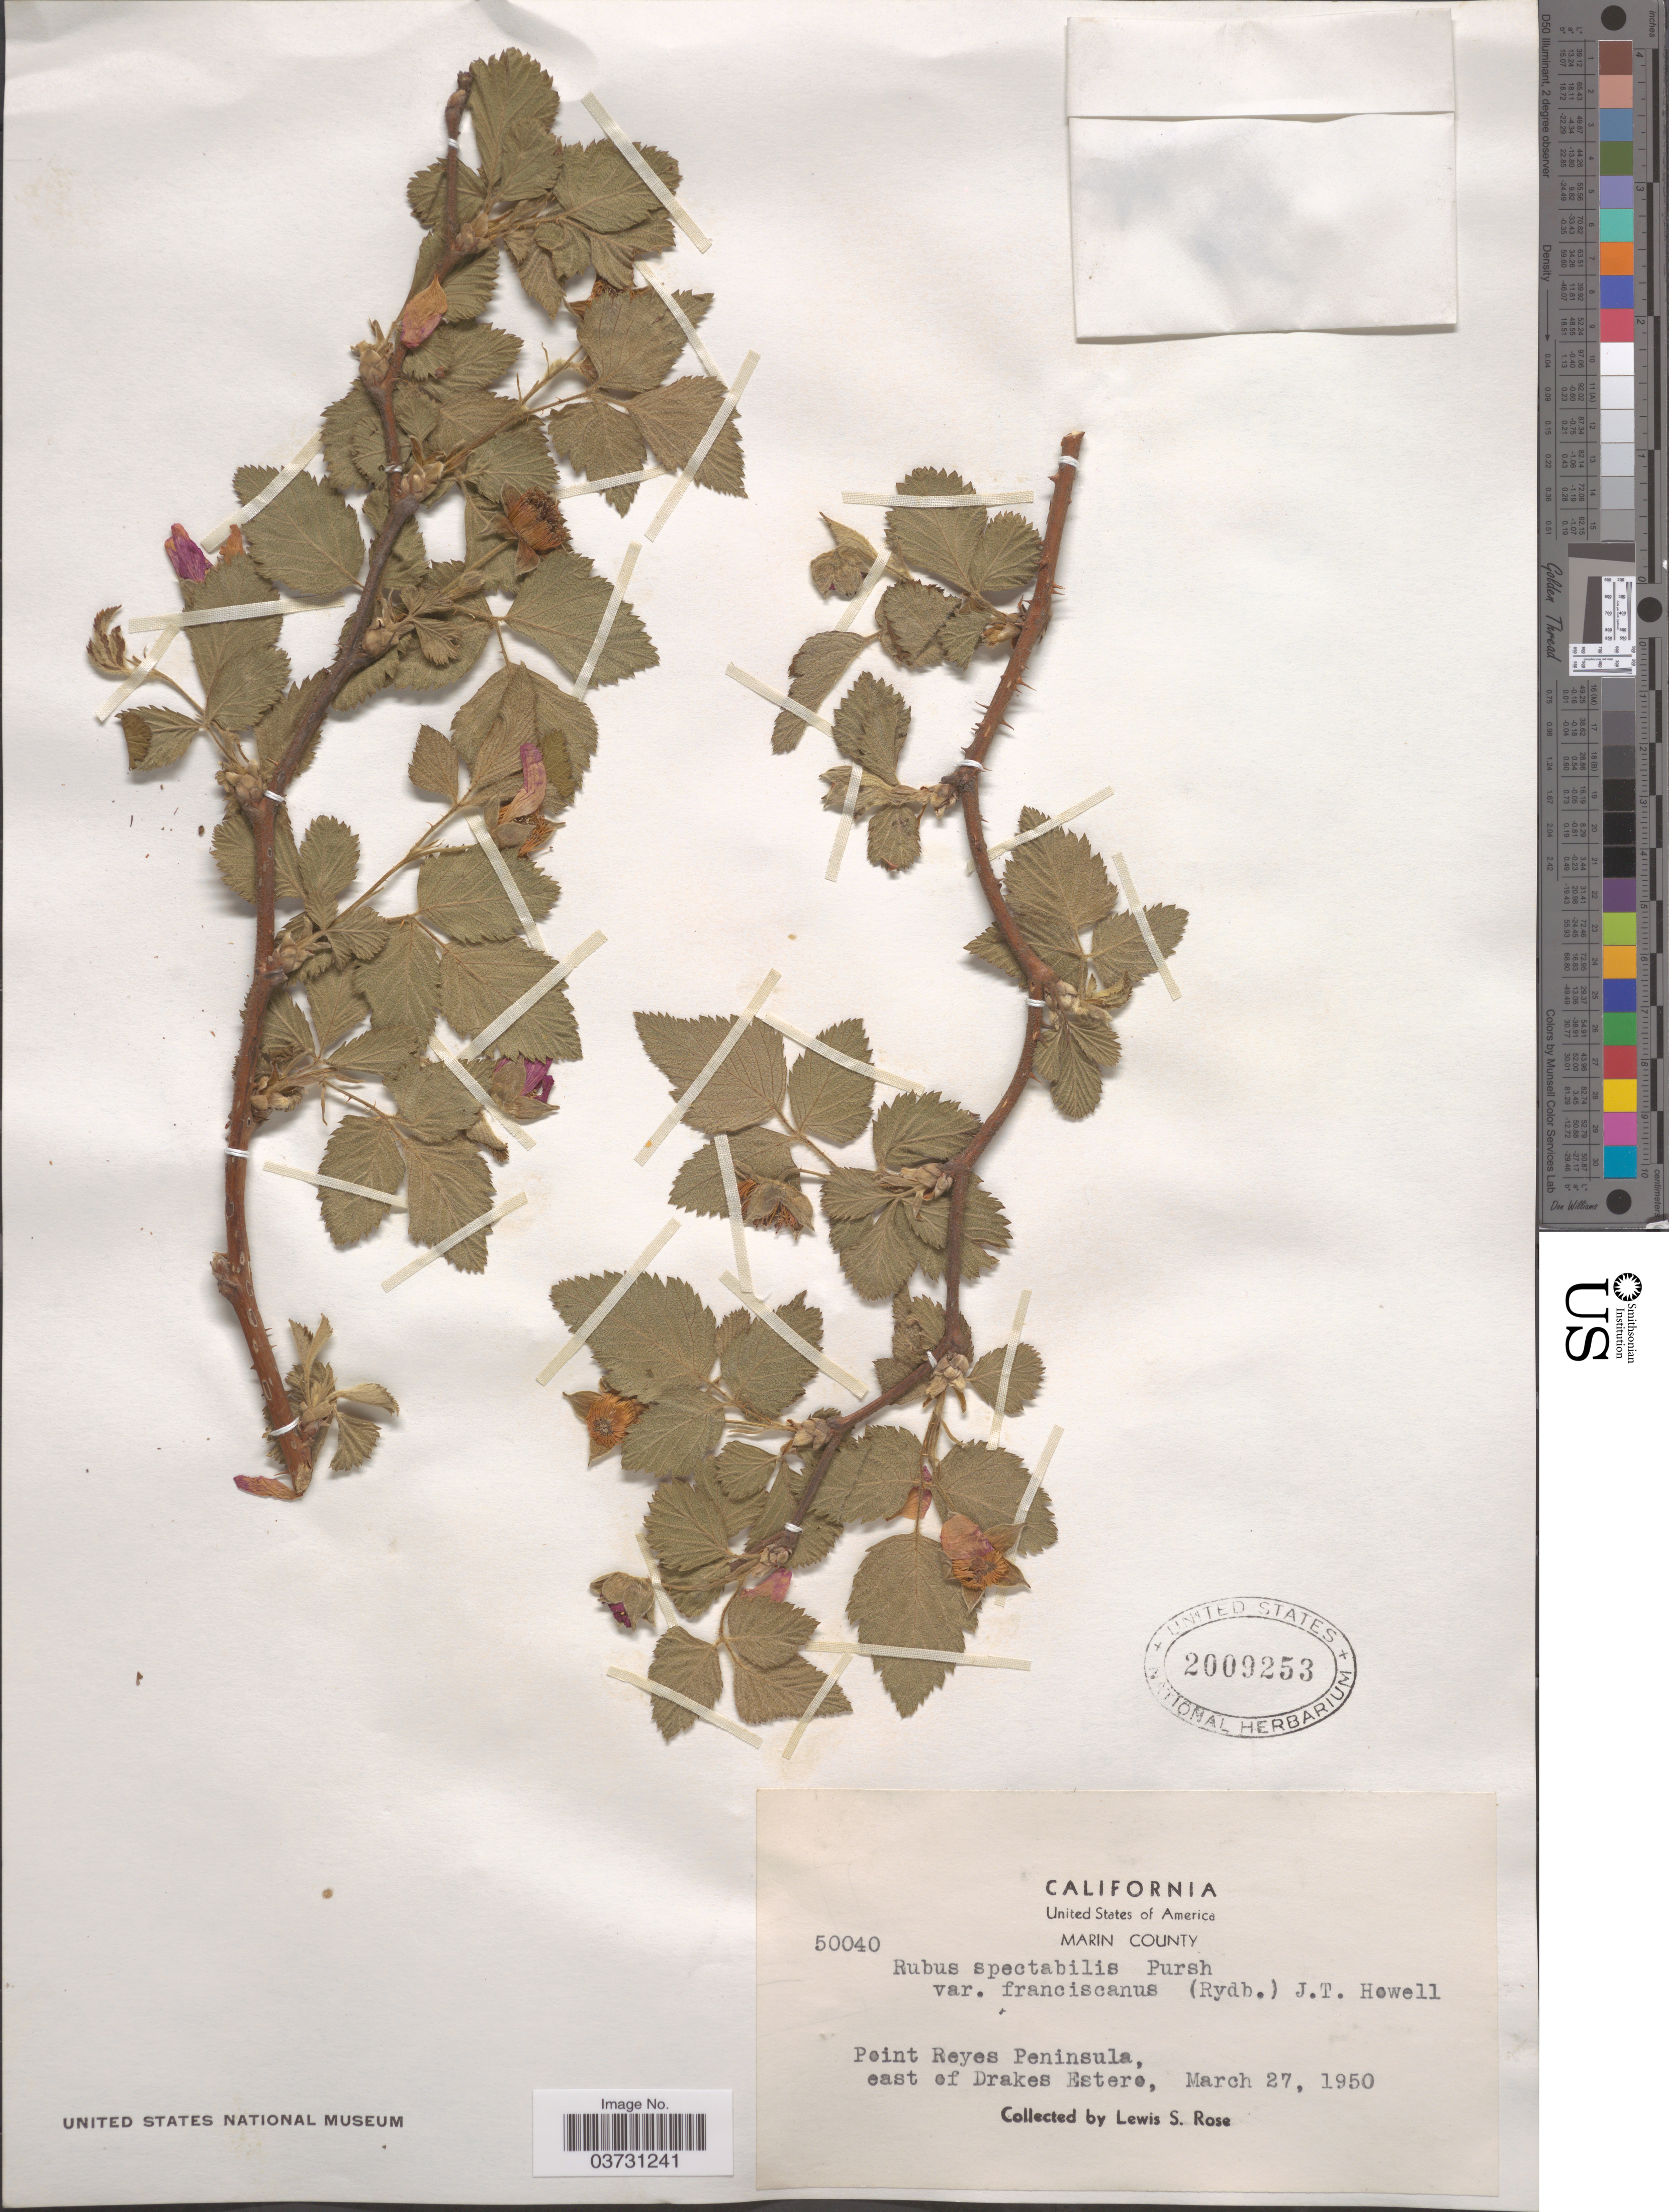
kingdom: Plantae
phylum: Tracheophyta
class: Magnoliopsida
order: Rosales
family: Rosaceae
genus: Rubus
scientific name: Rubus spectabilis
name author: Pursh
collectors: L. S. Rose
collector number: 50040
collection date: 1950-03-27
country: United States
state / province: California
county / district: Marin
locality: Marin County. Point Reyes Peninsula, east of Drakes Estero.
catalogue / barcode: US 2009253